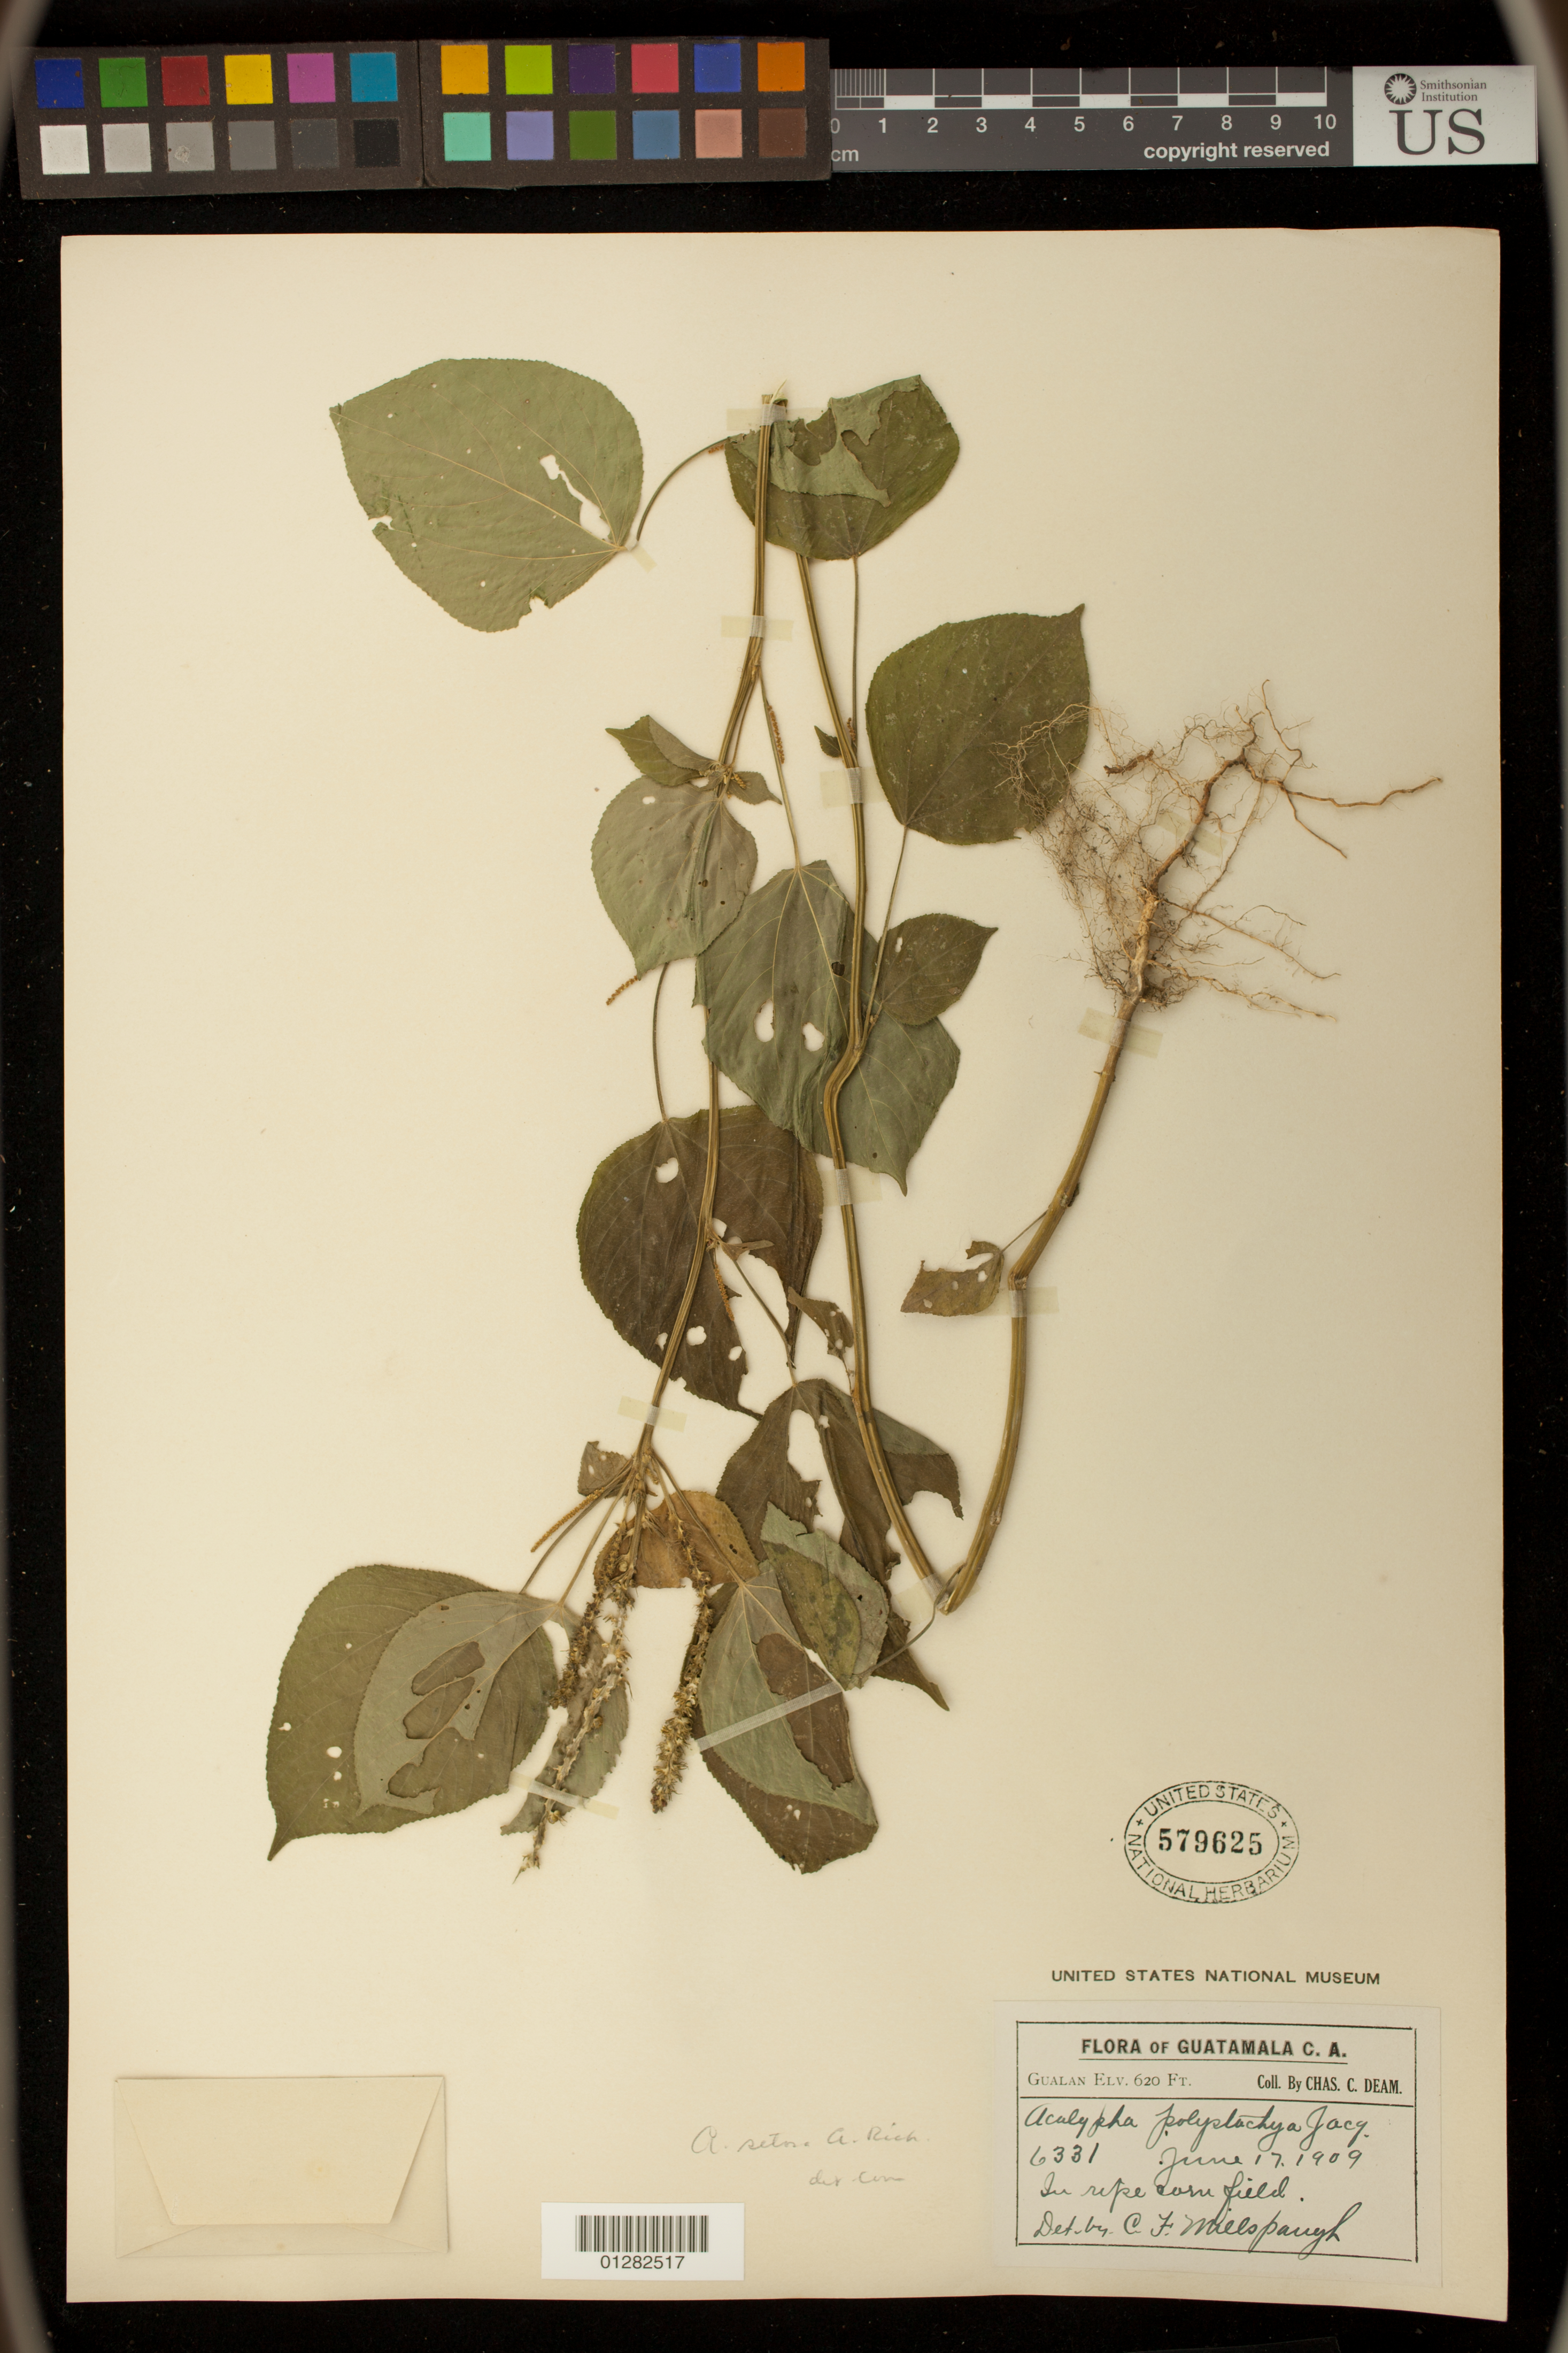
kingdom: Plantae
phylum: Tracheophyta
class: Magnoliopsida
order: Malpighiales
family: Euphorbiaceae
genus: Acalypha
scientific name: Acalypha setosa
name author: A. Rich.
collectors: C. G. Pringle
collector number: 6331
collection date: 1909-06-17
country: Guatemala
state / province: Zacapa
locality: Gualan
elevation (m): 189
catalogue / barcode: US 579625